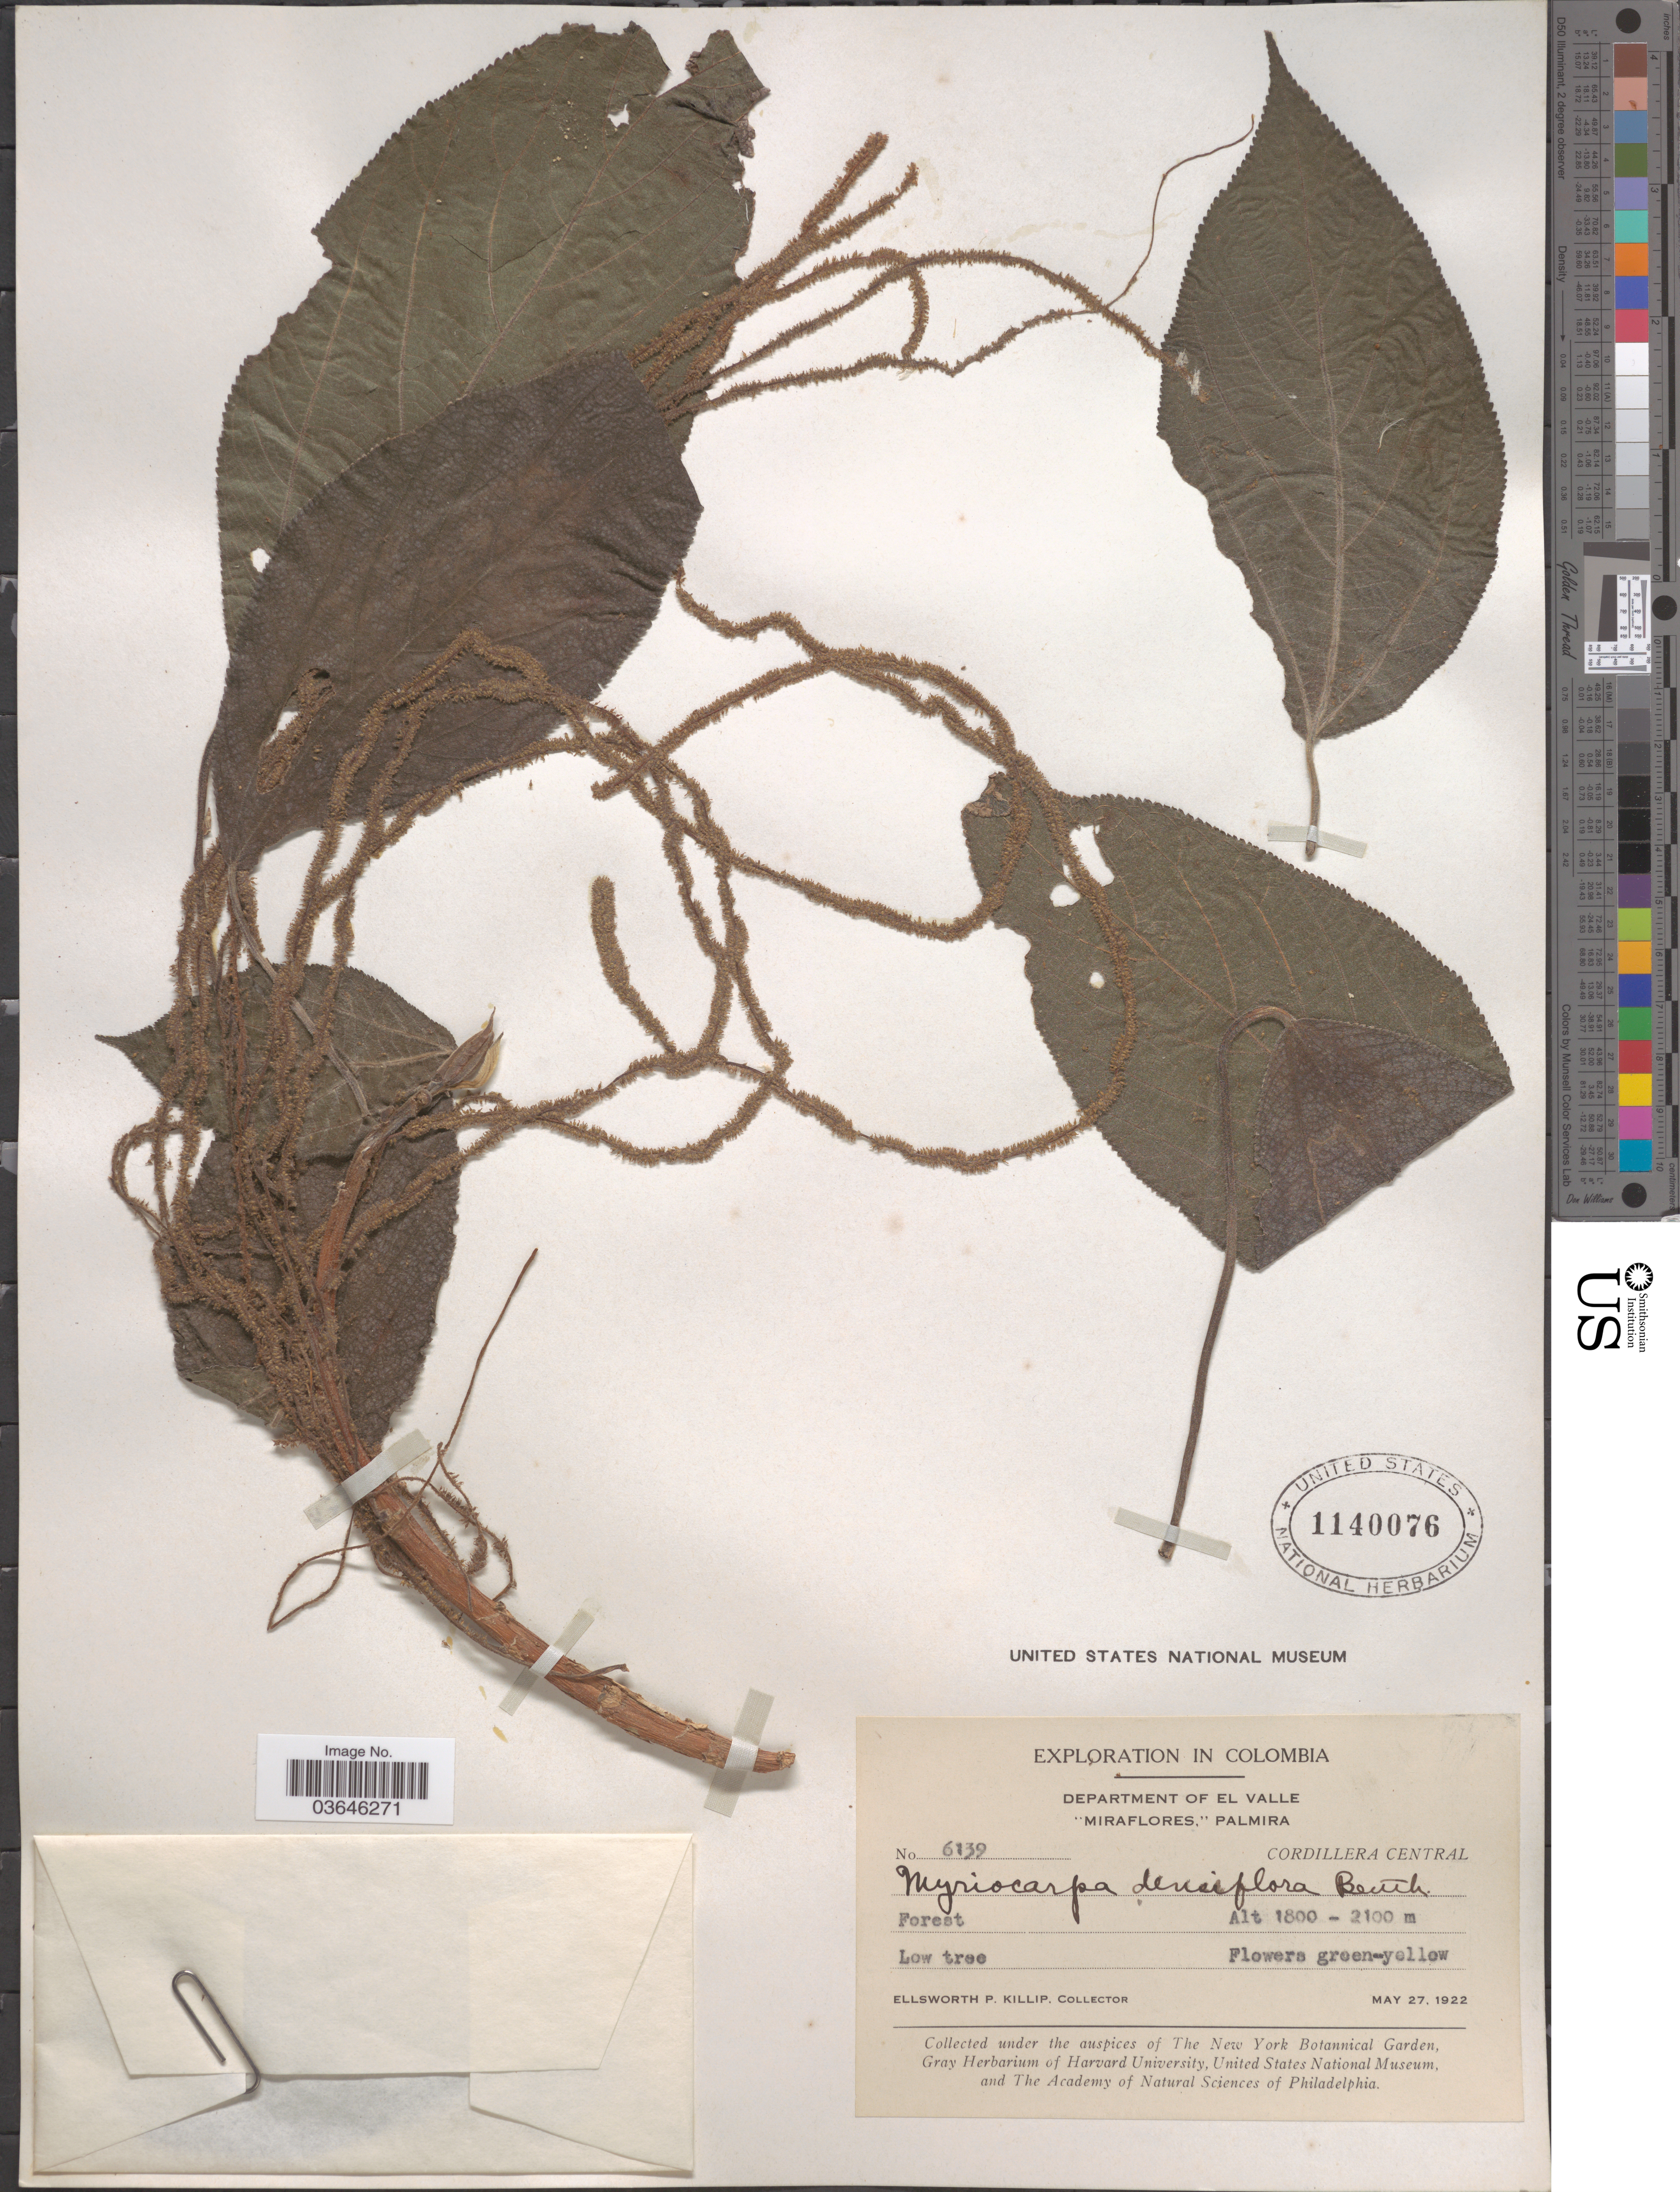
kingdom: Plantae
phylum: Tracheophyta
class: Magnoliopsida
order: Rosales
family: Urticaceae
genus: Myriocarpa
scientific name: Myriocarpa stipitata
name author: Benth.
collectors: E. P. Killip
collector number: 6139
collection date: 1922-05-27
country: Colombia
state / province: Valle del Cauca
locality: Department of El Valle. "Miraflores," Palmira. Cordillera Central.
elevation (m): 1800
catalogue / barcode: US 1140076